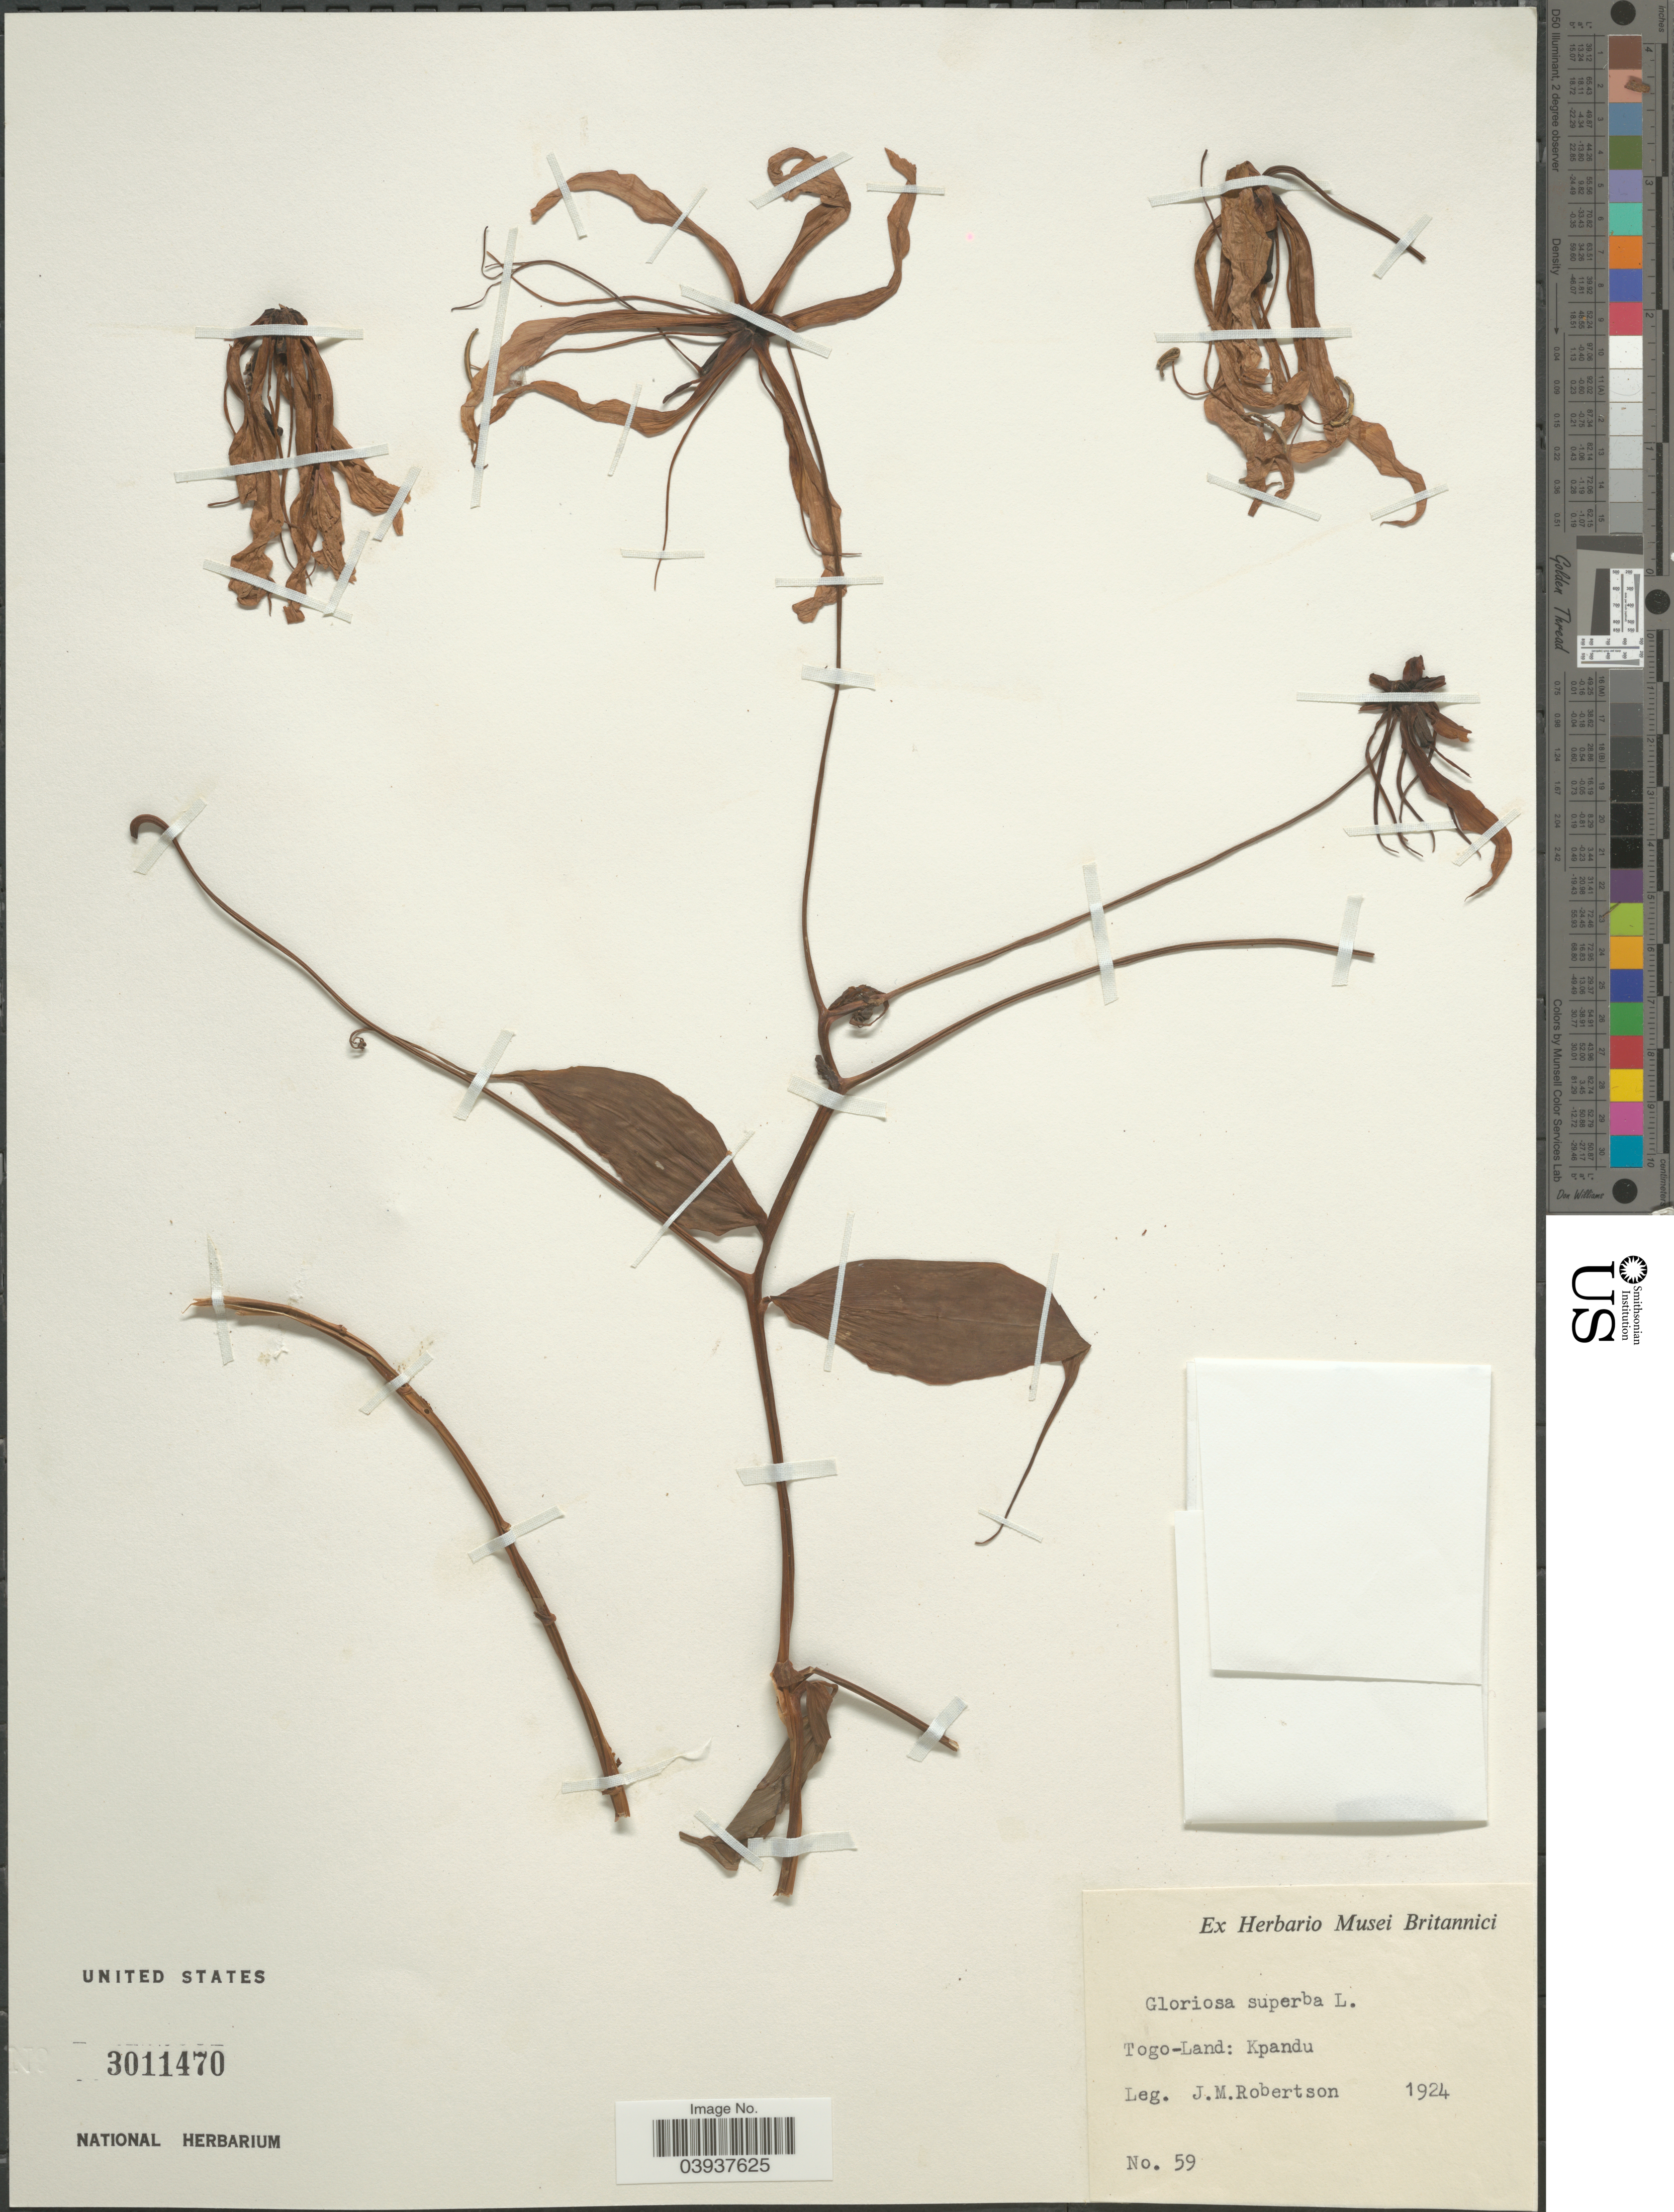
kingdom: Plantae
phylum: Tracheophyta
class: Liliopsida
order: Liliales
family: Colchicaceae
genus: Gloriosa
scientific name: Gloriosa superba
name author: L.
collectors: J. Robertson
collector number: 59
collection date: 1924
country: Togo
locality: Togo-Land: Kpandu.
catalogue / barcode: US 3011470